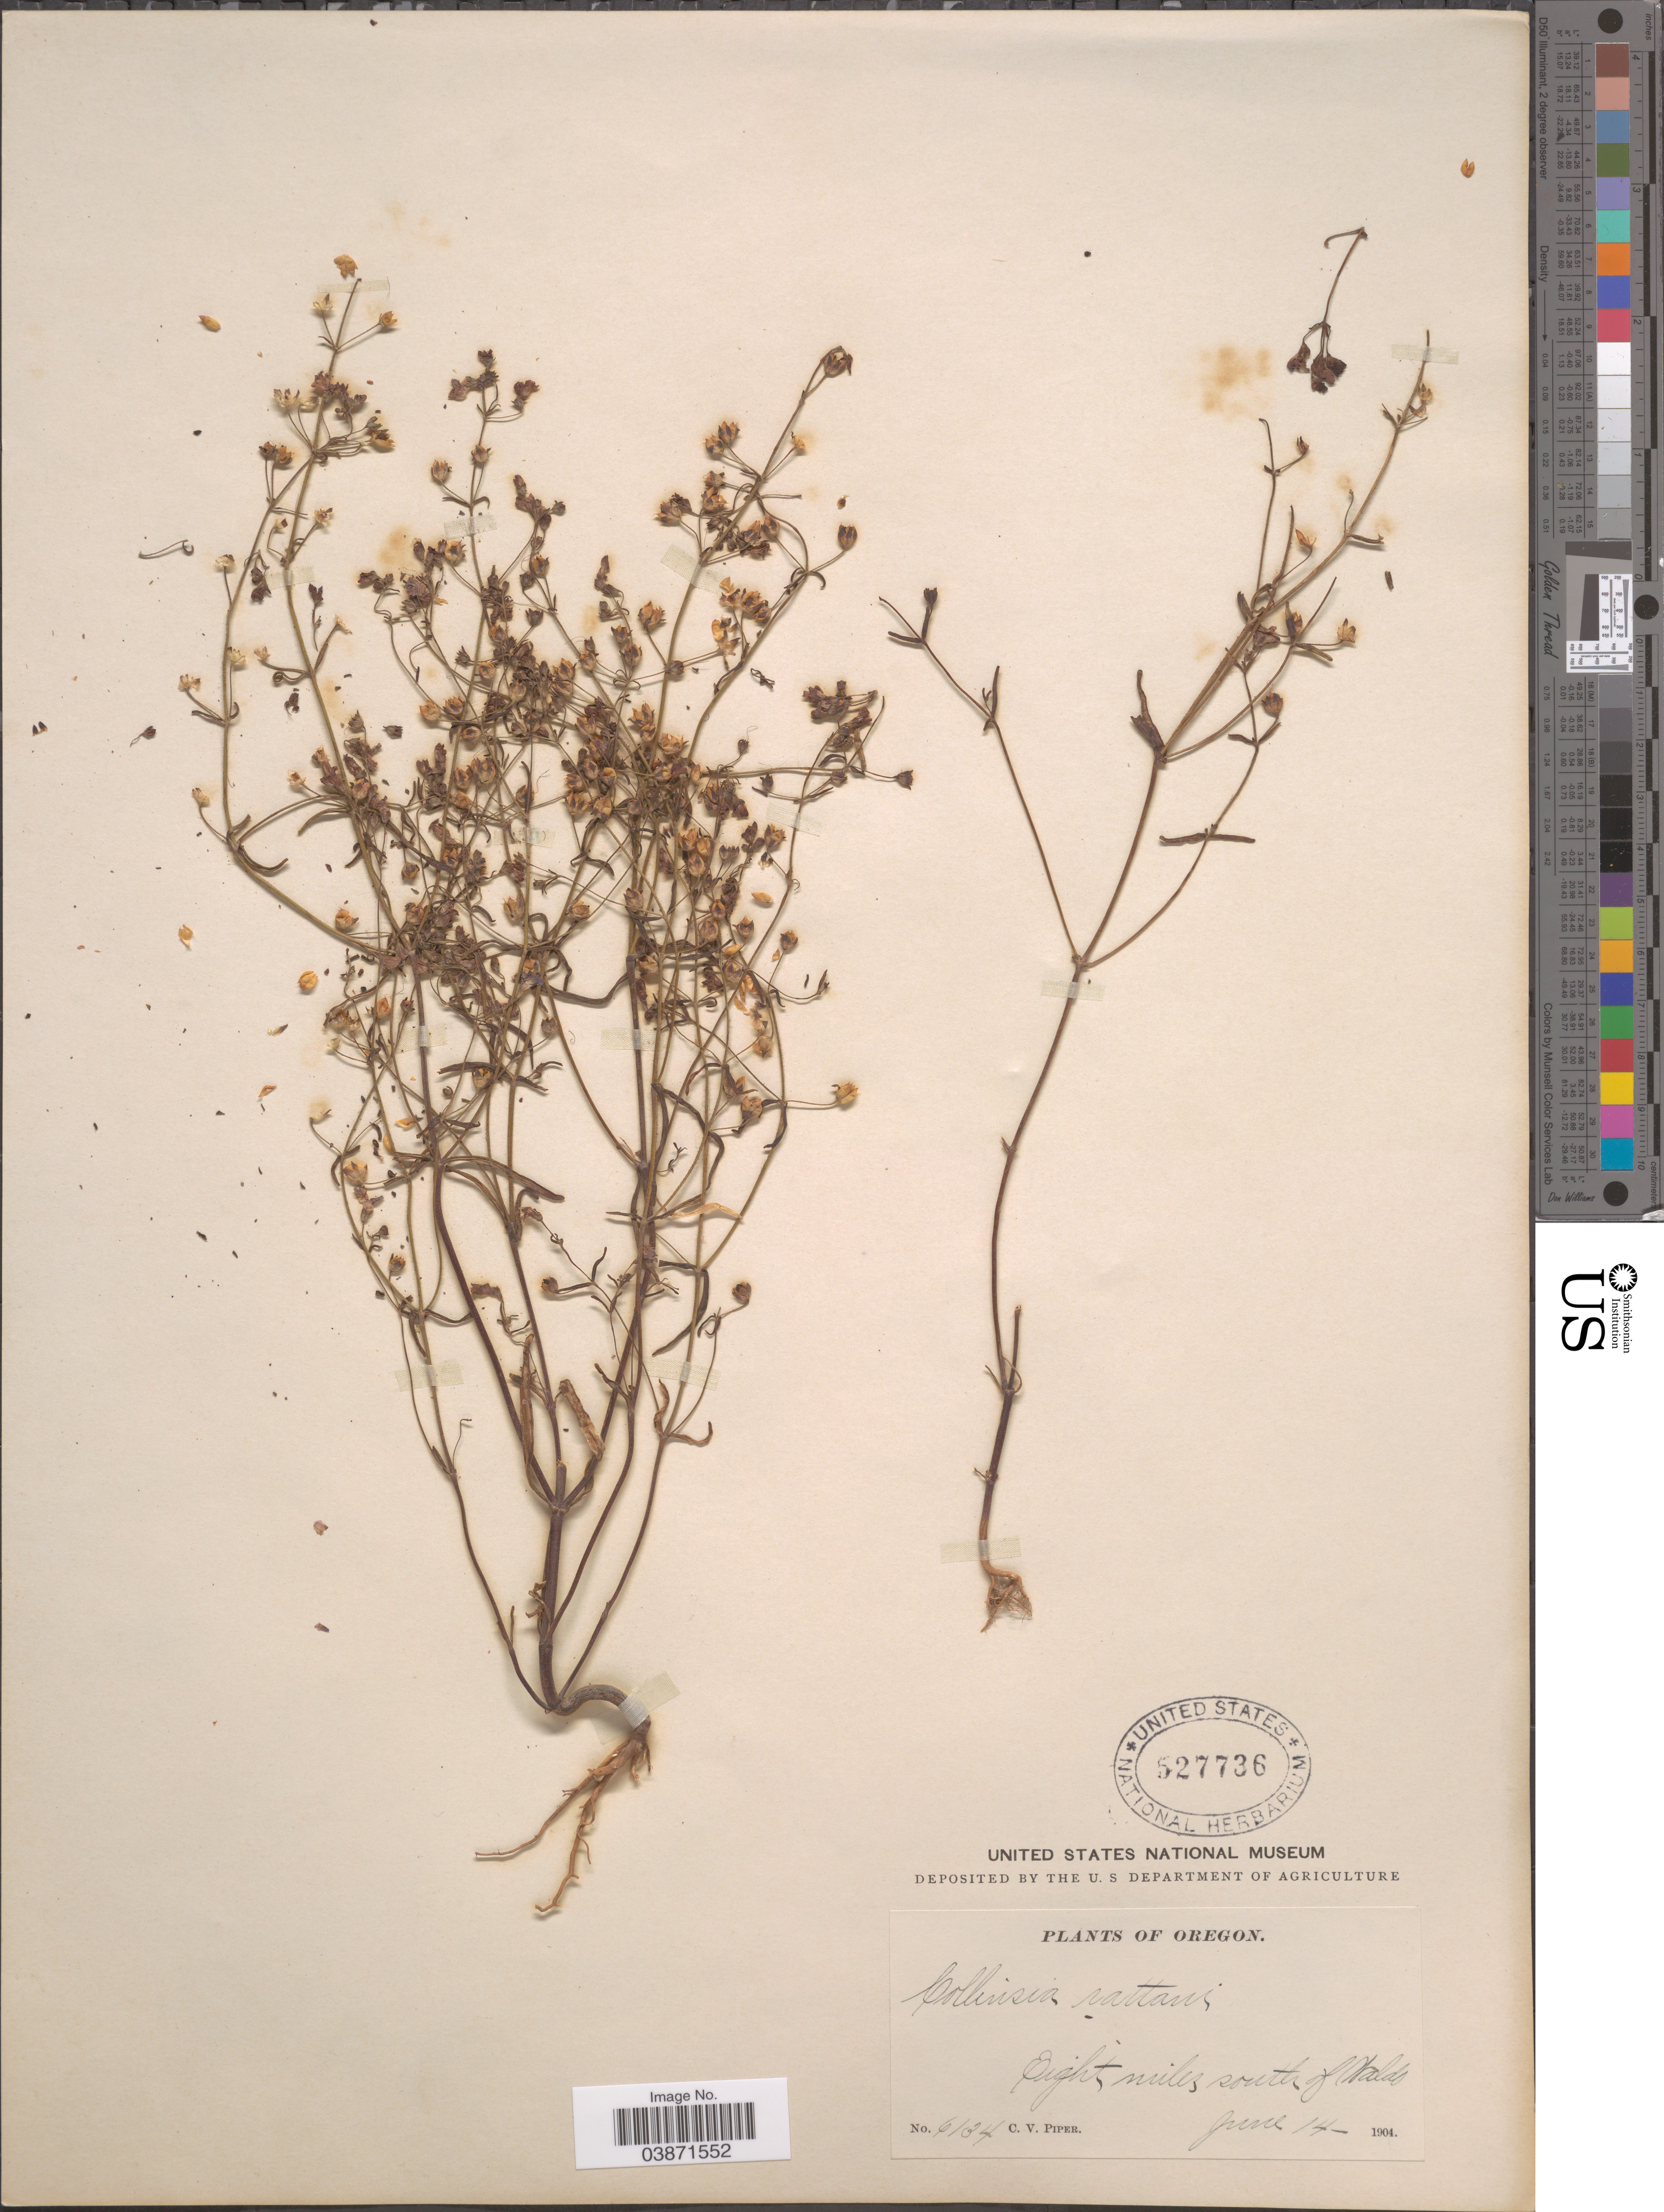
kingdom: Plantae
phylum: Tracheophyta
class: Magnoliopsida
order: Lamiales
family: Plantaginaceae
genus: Collinsia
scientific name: Collinsia rattanii var. typica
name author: Newsom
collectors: C. V. Piper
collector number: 6134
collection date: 1904-06-14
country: United States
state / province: Oregon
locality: Eight miles south of Waldo.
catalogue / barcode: US 527736